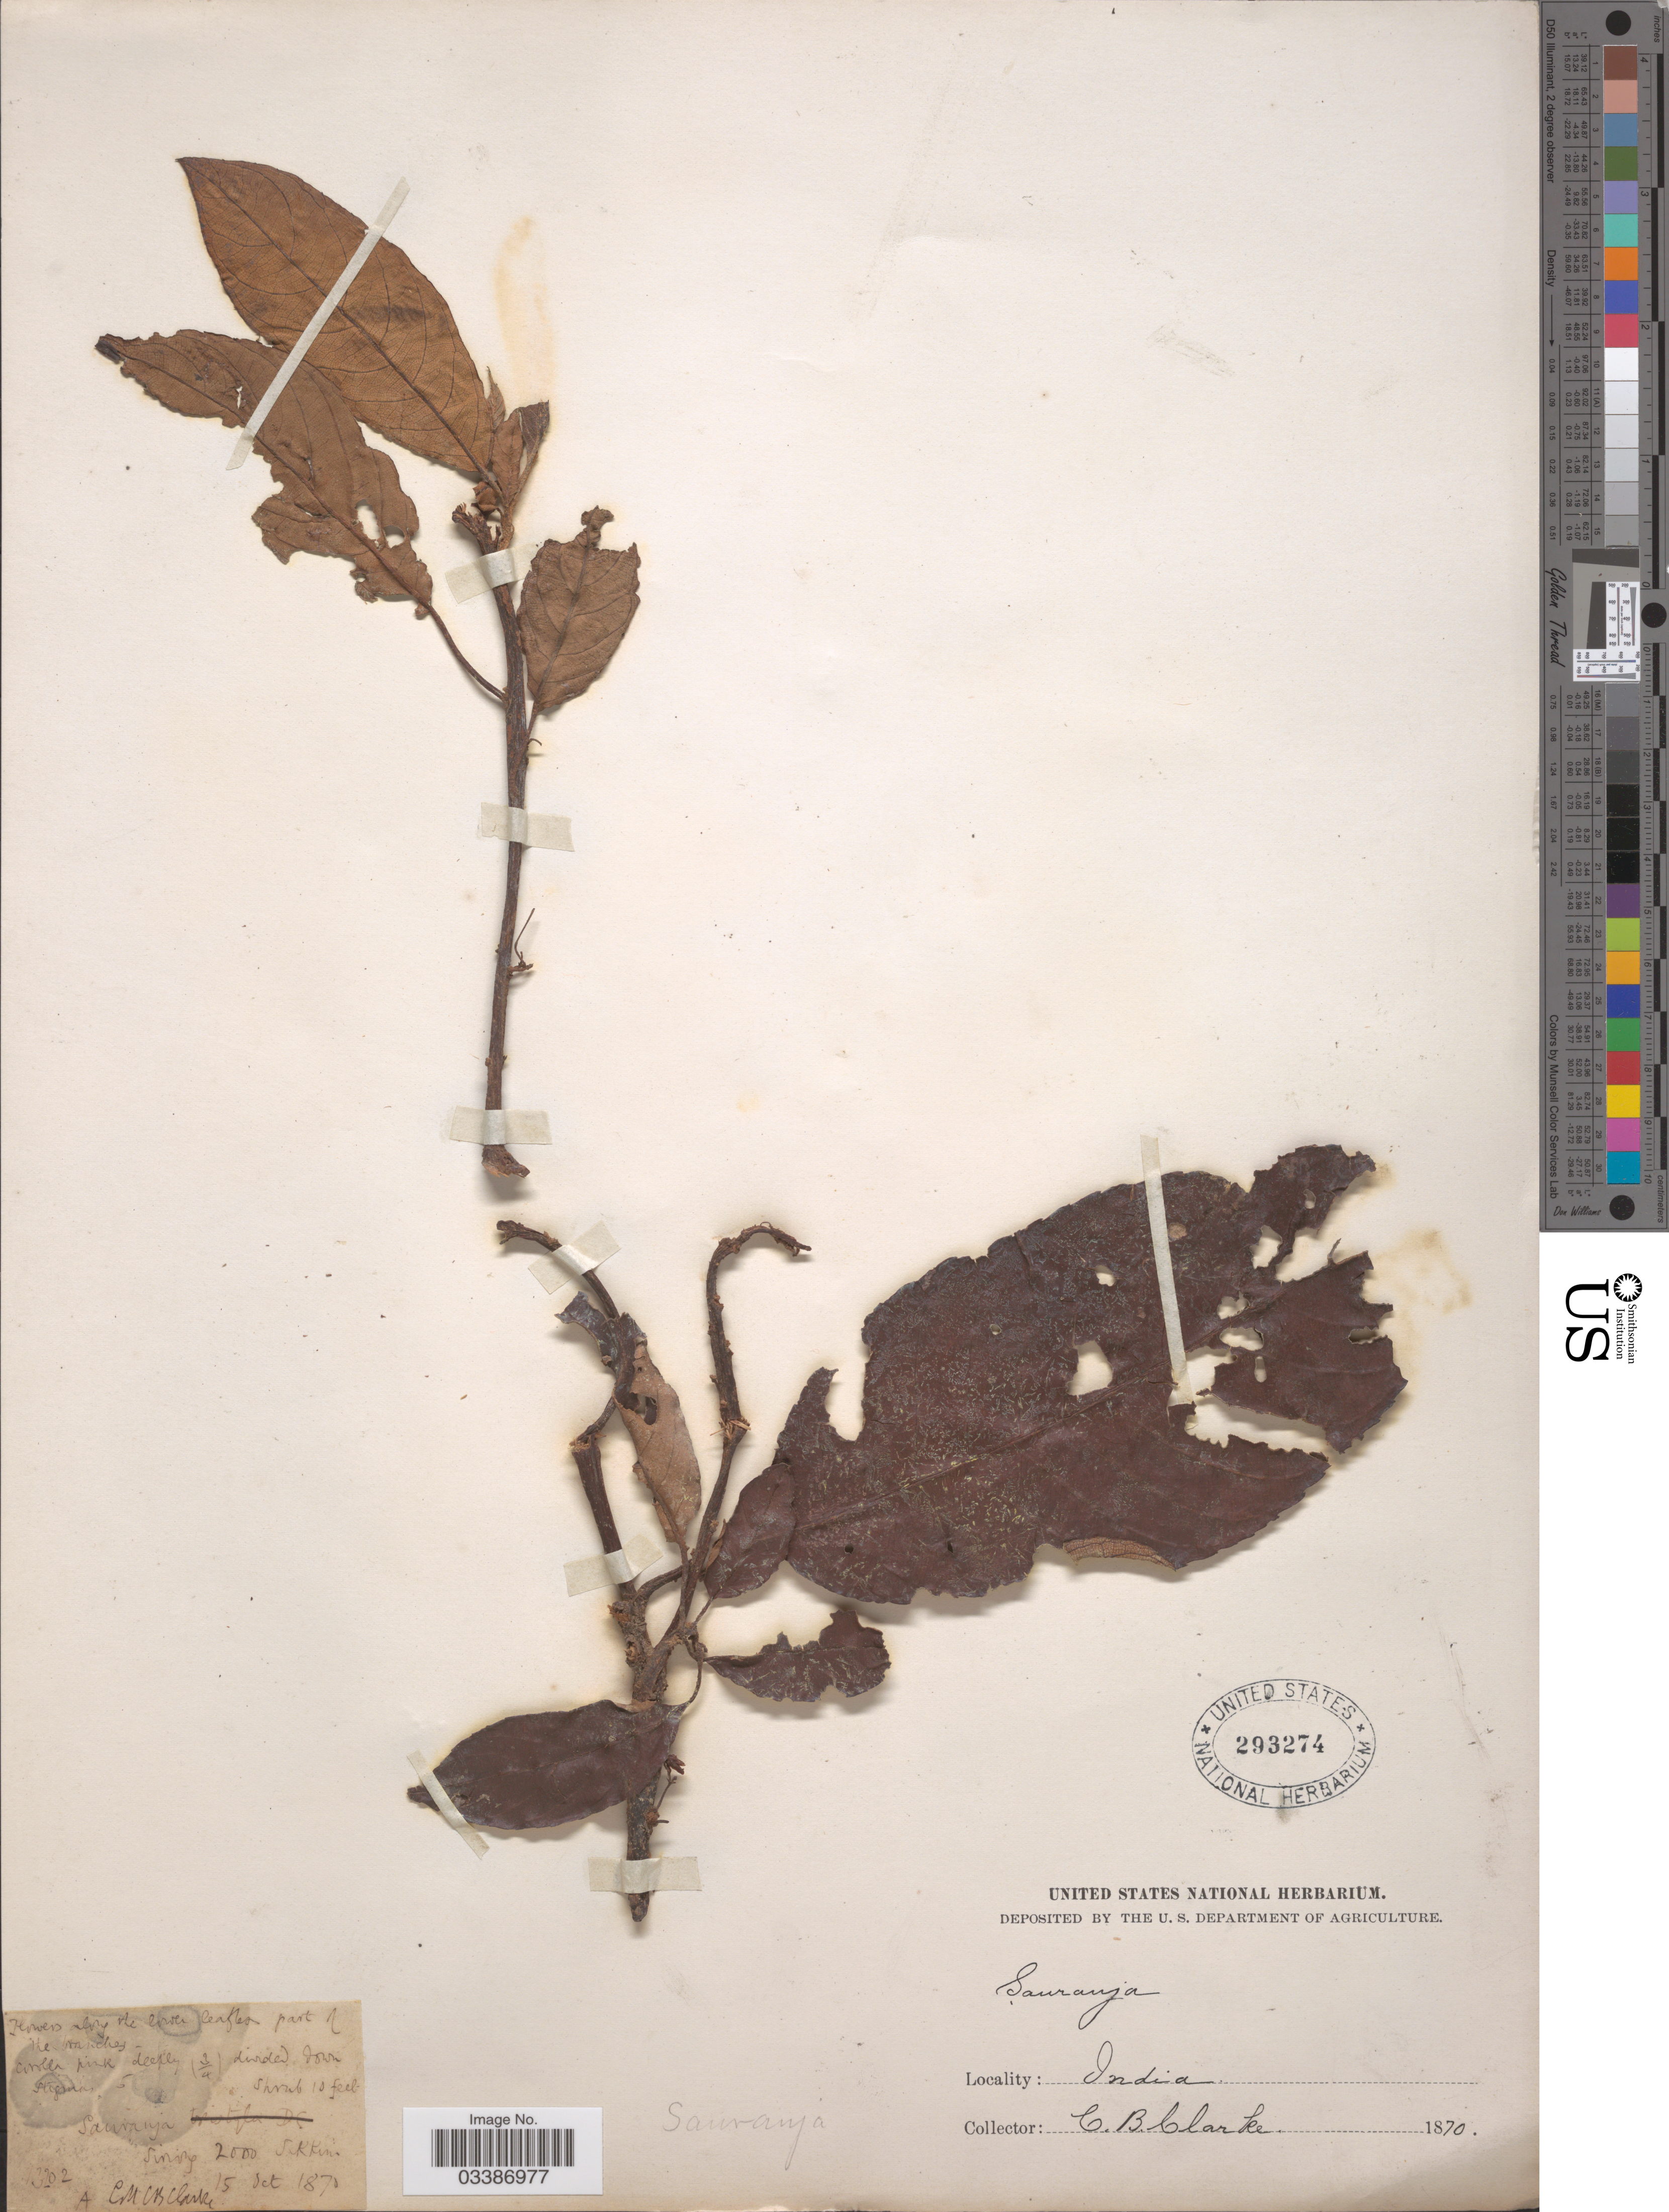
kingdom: Plantae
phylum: Tracheophyta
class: Magnoliopsida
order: Ericales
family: Actinidiaceae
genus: Saurauia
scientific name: Saurauia sp.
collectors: C. B. Clarke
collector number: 13202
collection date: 1870-10-15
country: India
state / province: Sikkim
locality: Sinong [interpreted].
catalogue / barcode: US 293274